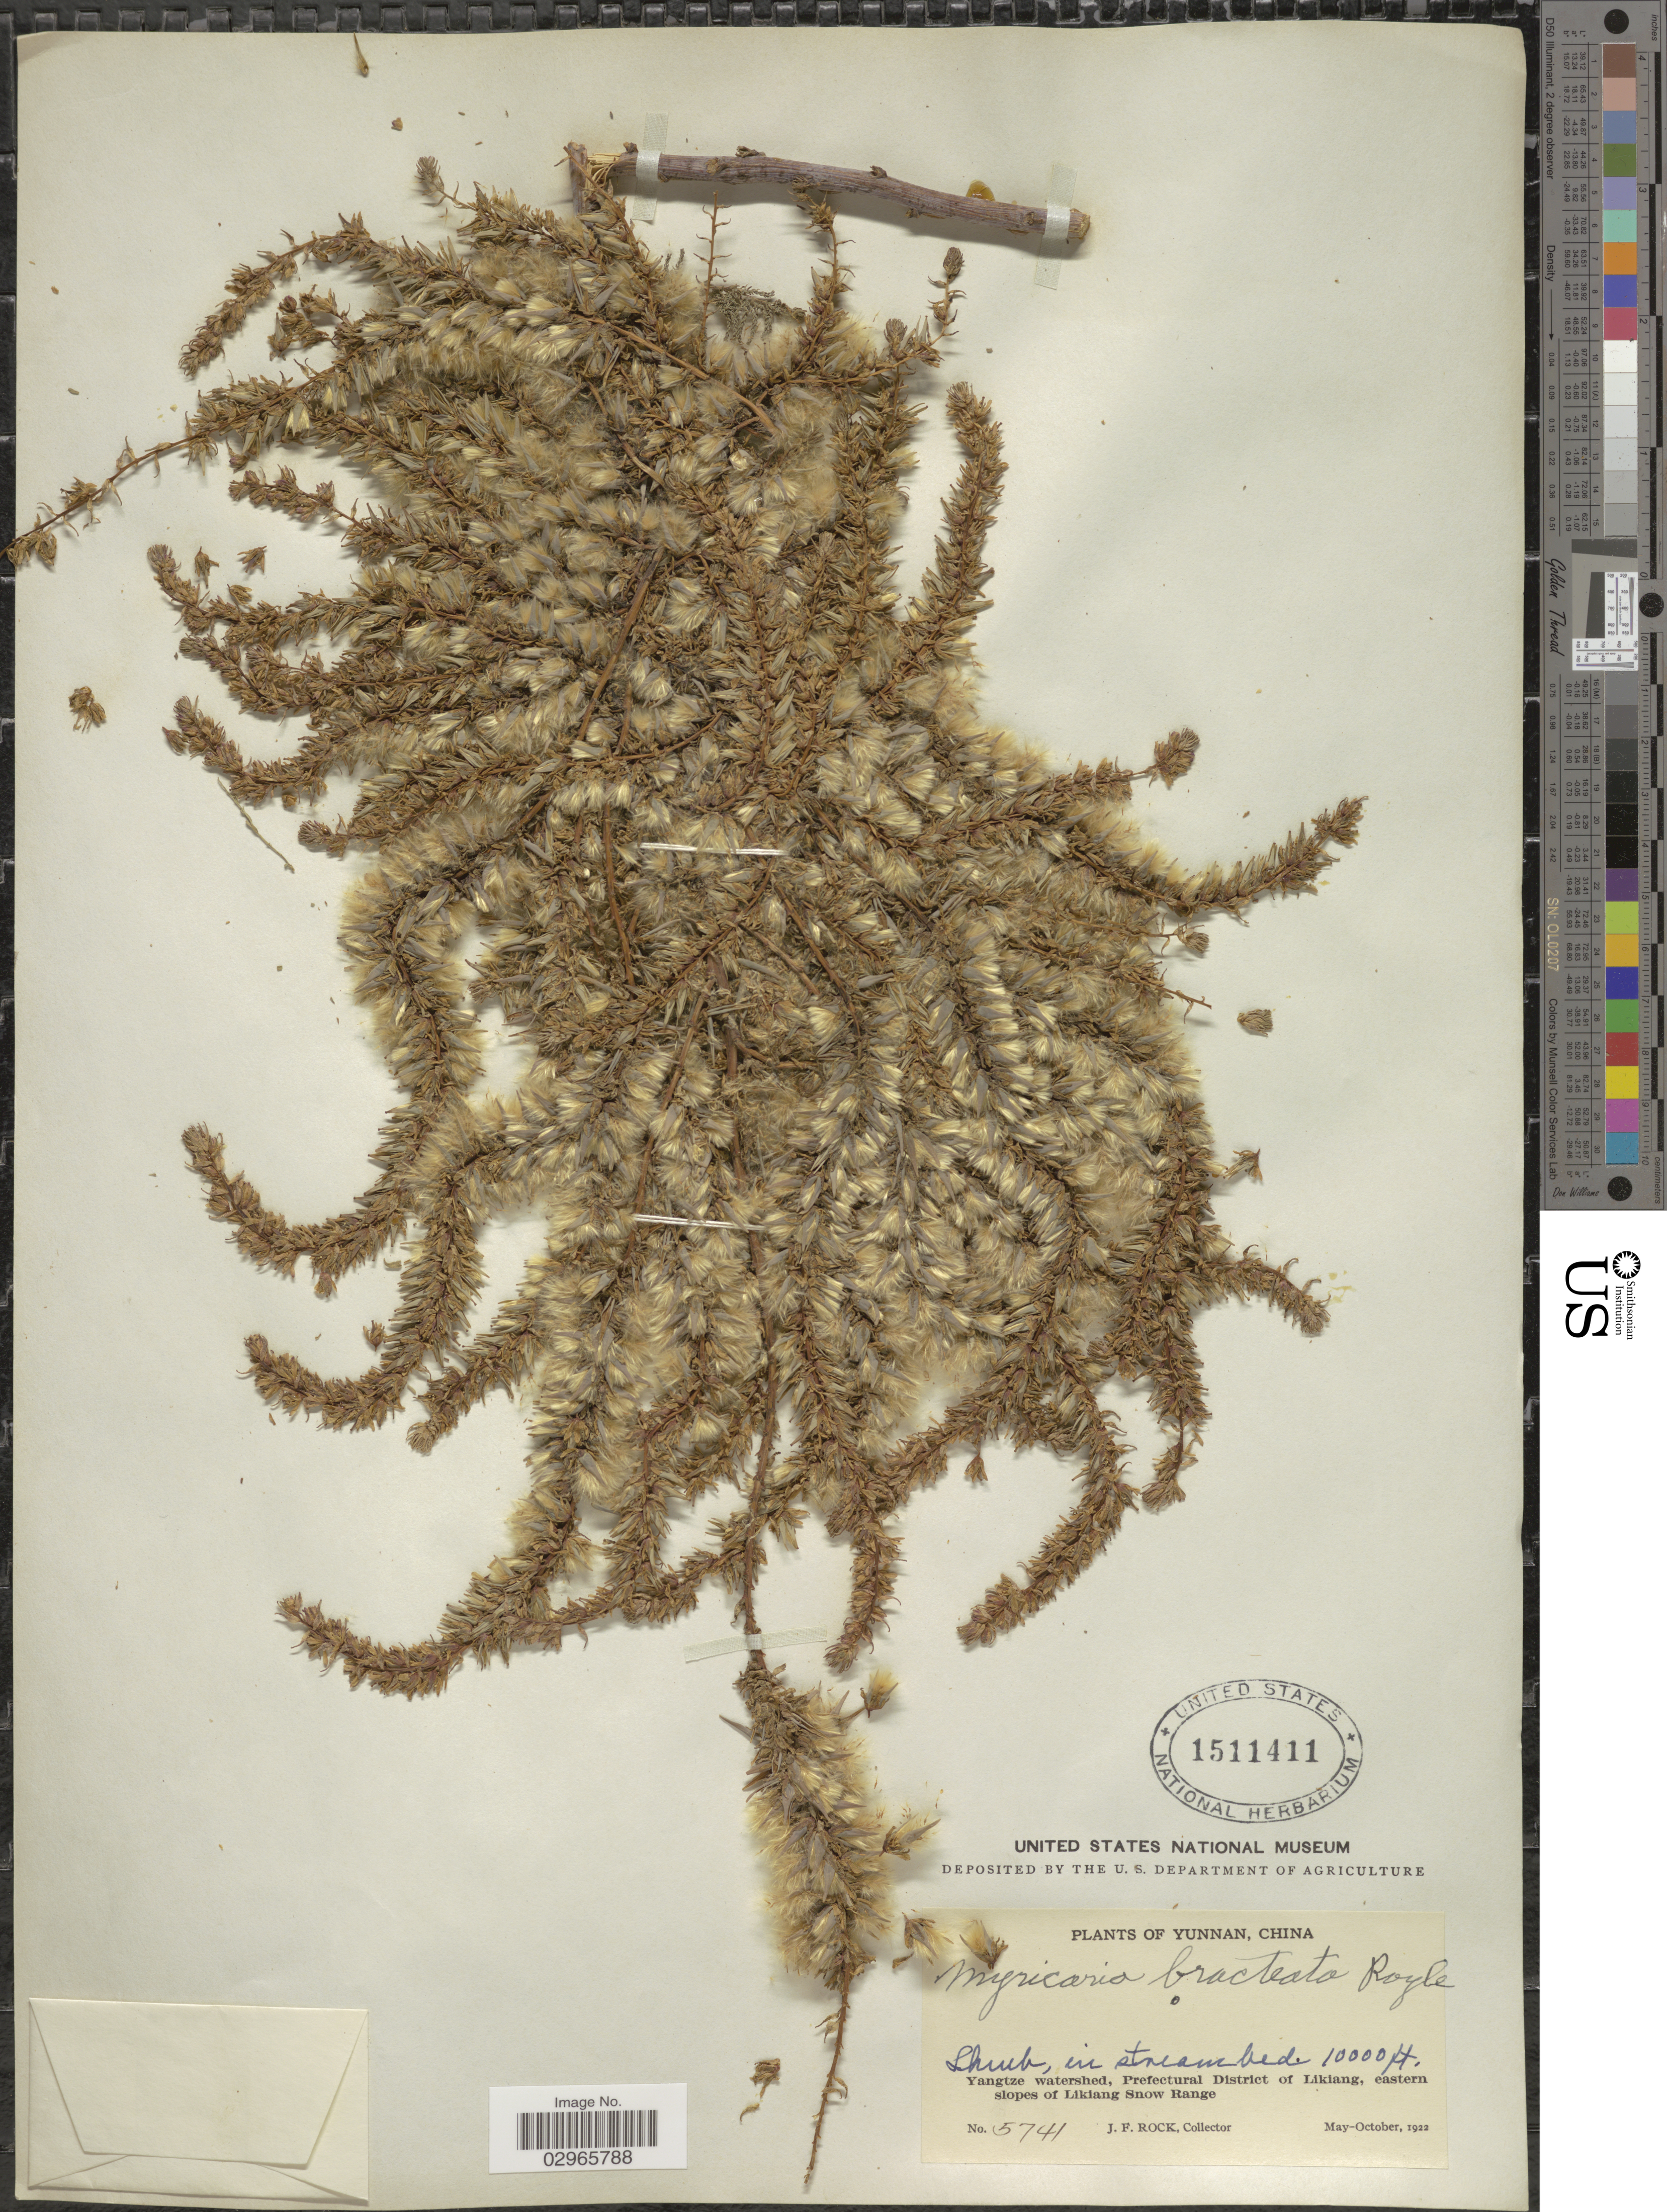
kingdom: Plantae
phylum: Tracheophyta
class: Magnoliopsida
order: Caryophyllales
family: Tamaricaceae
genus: Myricaria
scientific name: Myricaria bracteata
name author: Royle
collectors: J. Rock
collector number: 5741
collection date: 1922-05/1922-10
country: China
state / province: Yunnan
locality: Yangtze watershed, Prefectural District of Likiang, eastern slopes of Likiang Snow Range.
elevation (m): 3048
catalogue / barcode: US 1511411